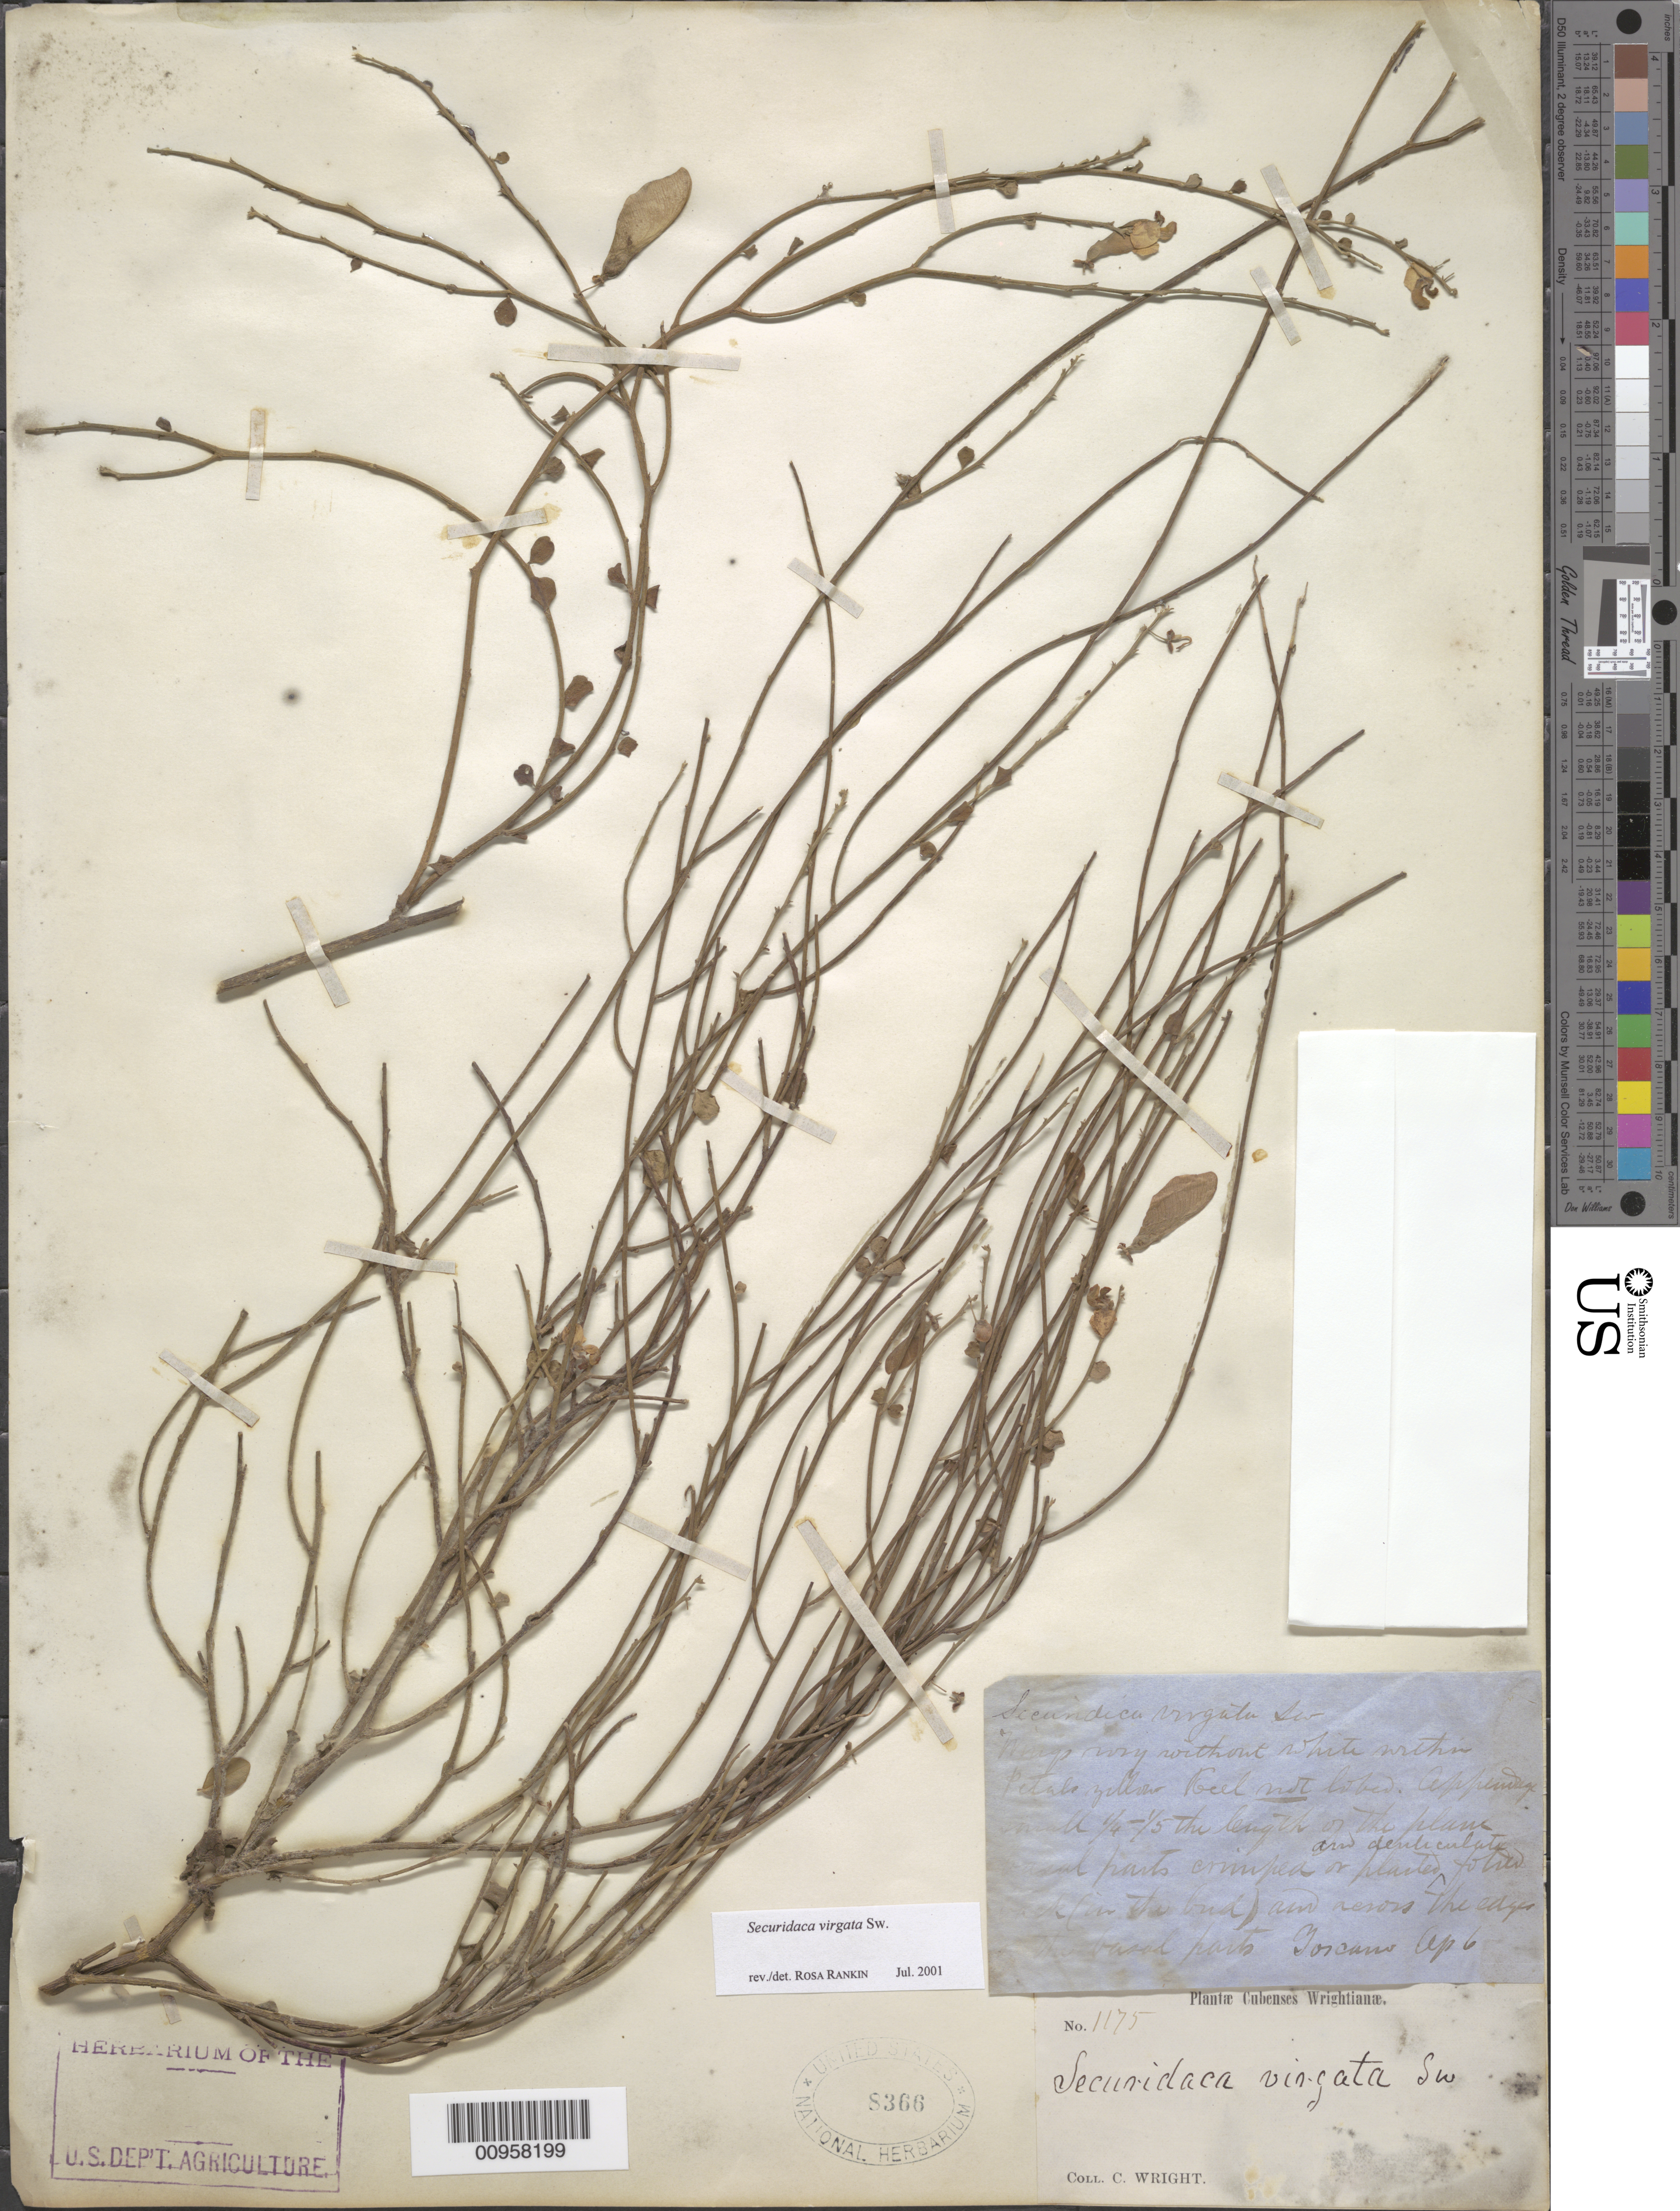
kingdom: Plantae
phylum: Tracheophyta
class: Magnoliopsida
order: Fabales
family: Polygalaceae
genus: Securidaca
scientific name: Securidaca virgata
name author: Sw.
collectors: C. Wright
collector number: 1175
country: Cuba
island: Cuba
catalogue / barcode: US 8366